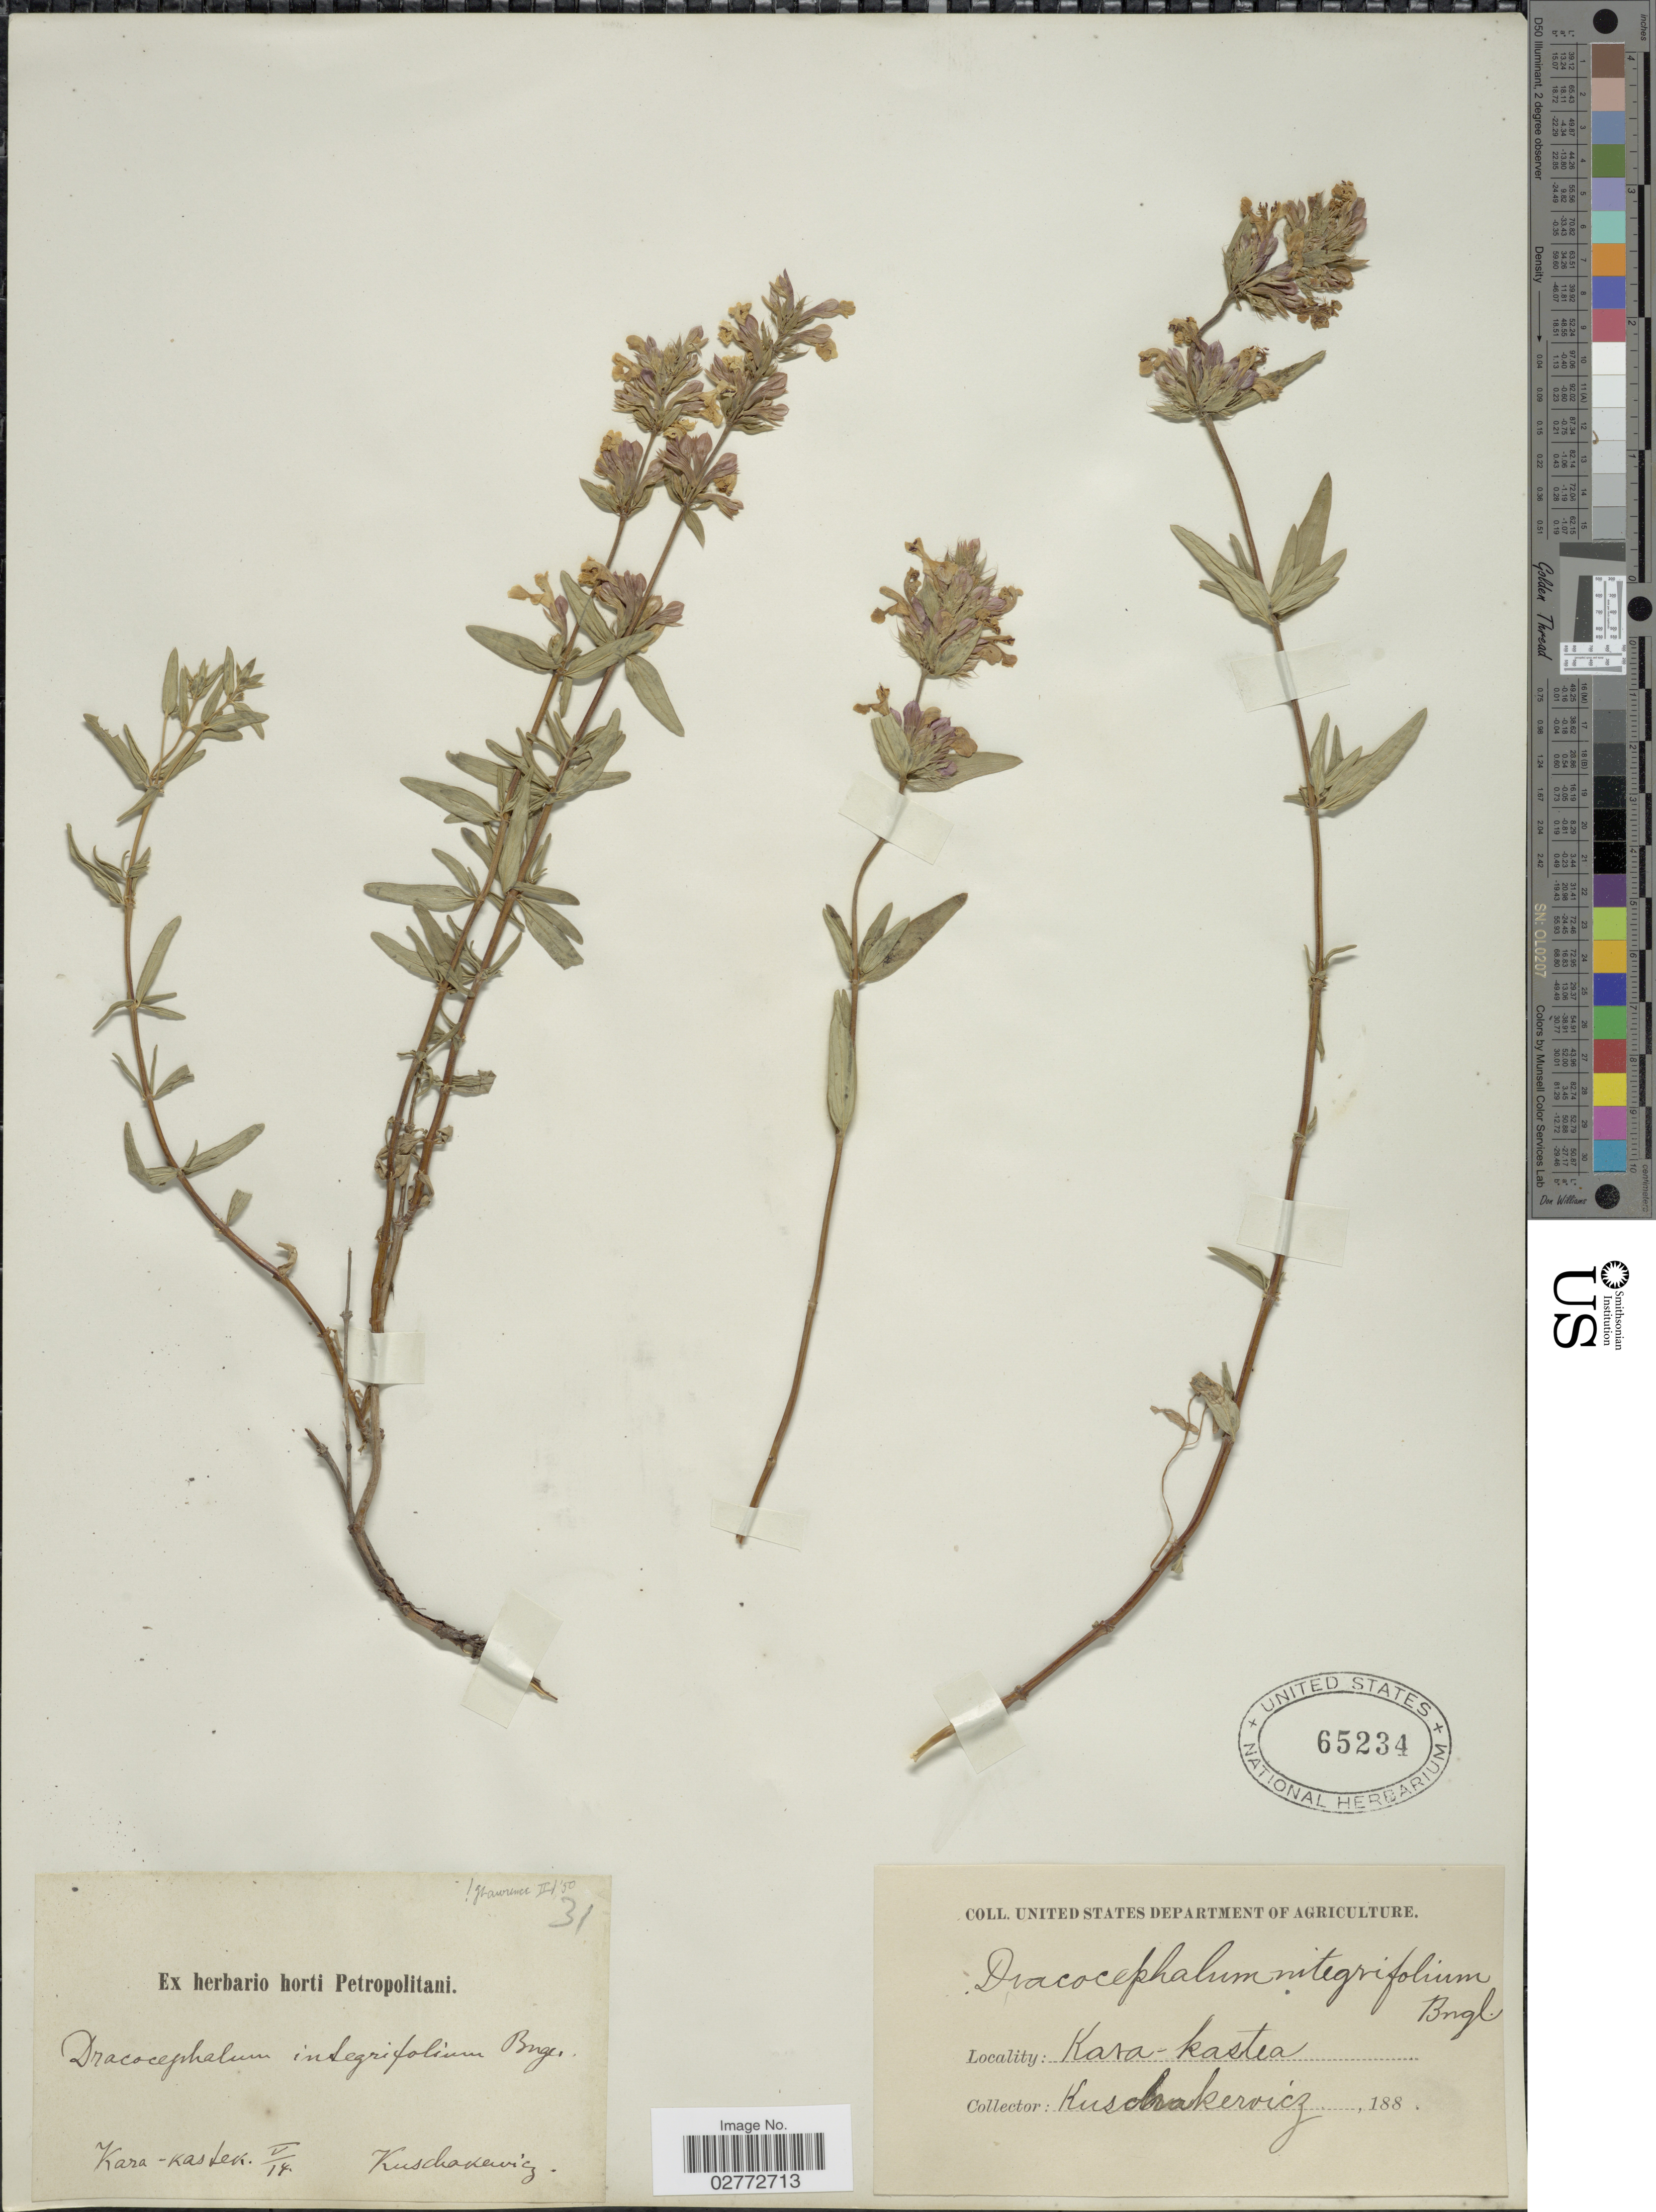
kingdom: Plantae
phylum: Tracheophyta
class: Magnoliopsida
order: Lamiales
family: Lamiaceae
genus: Dracocephalum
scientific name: Dracocephalum integrifolium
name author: Bunge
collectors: -. Kuschakewicz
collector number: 31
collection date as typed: V/14 188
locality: Kara-kastea.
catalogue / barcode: US 65234